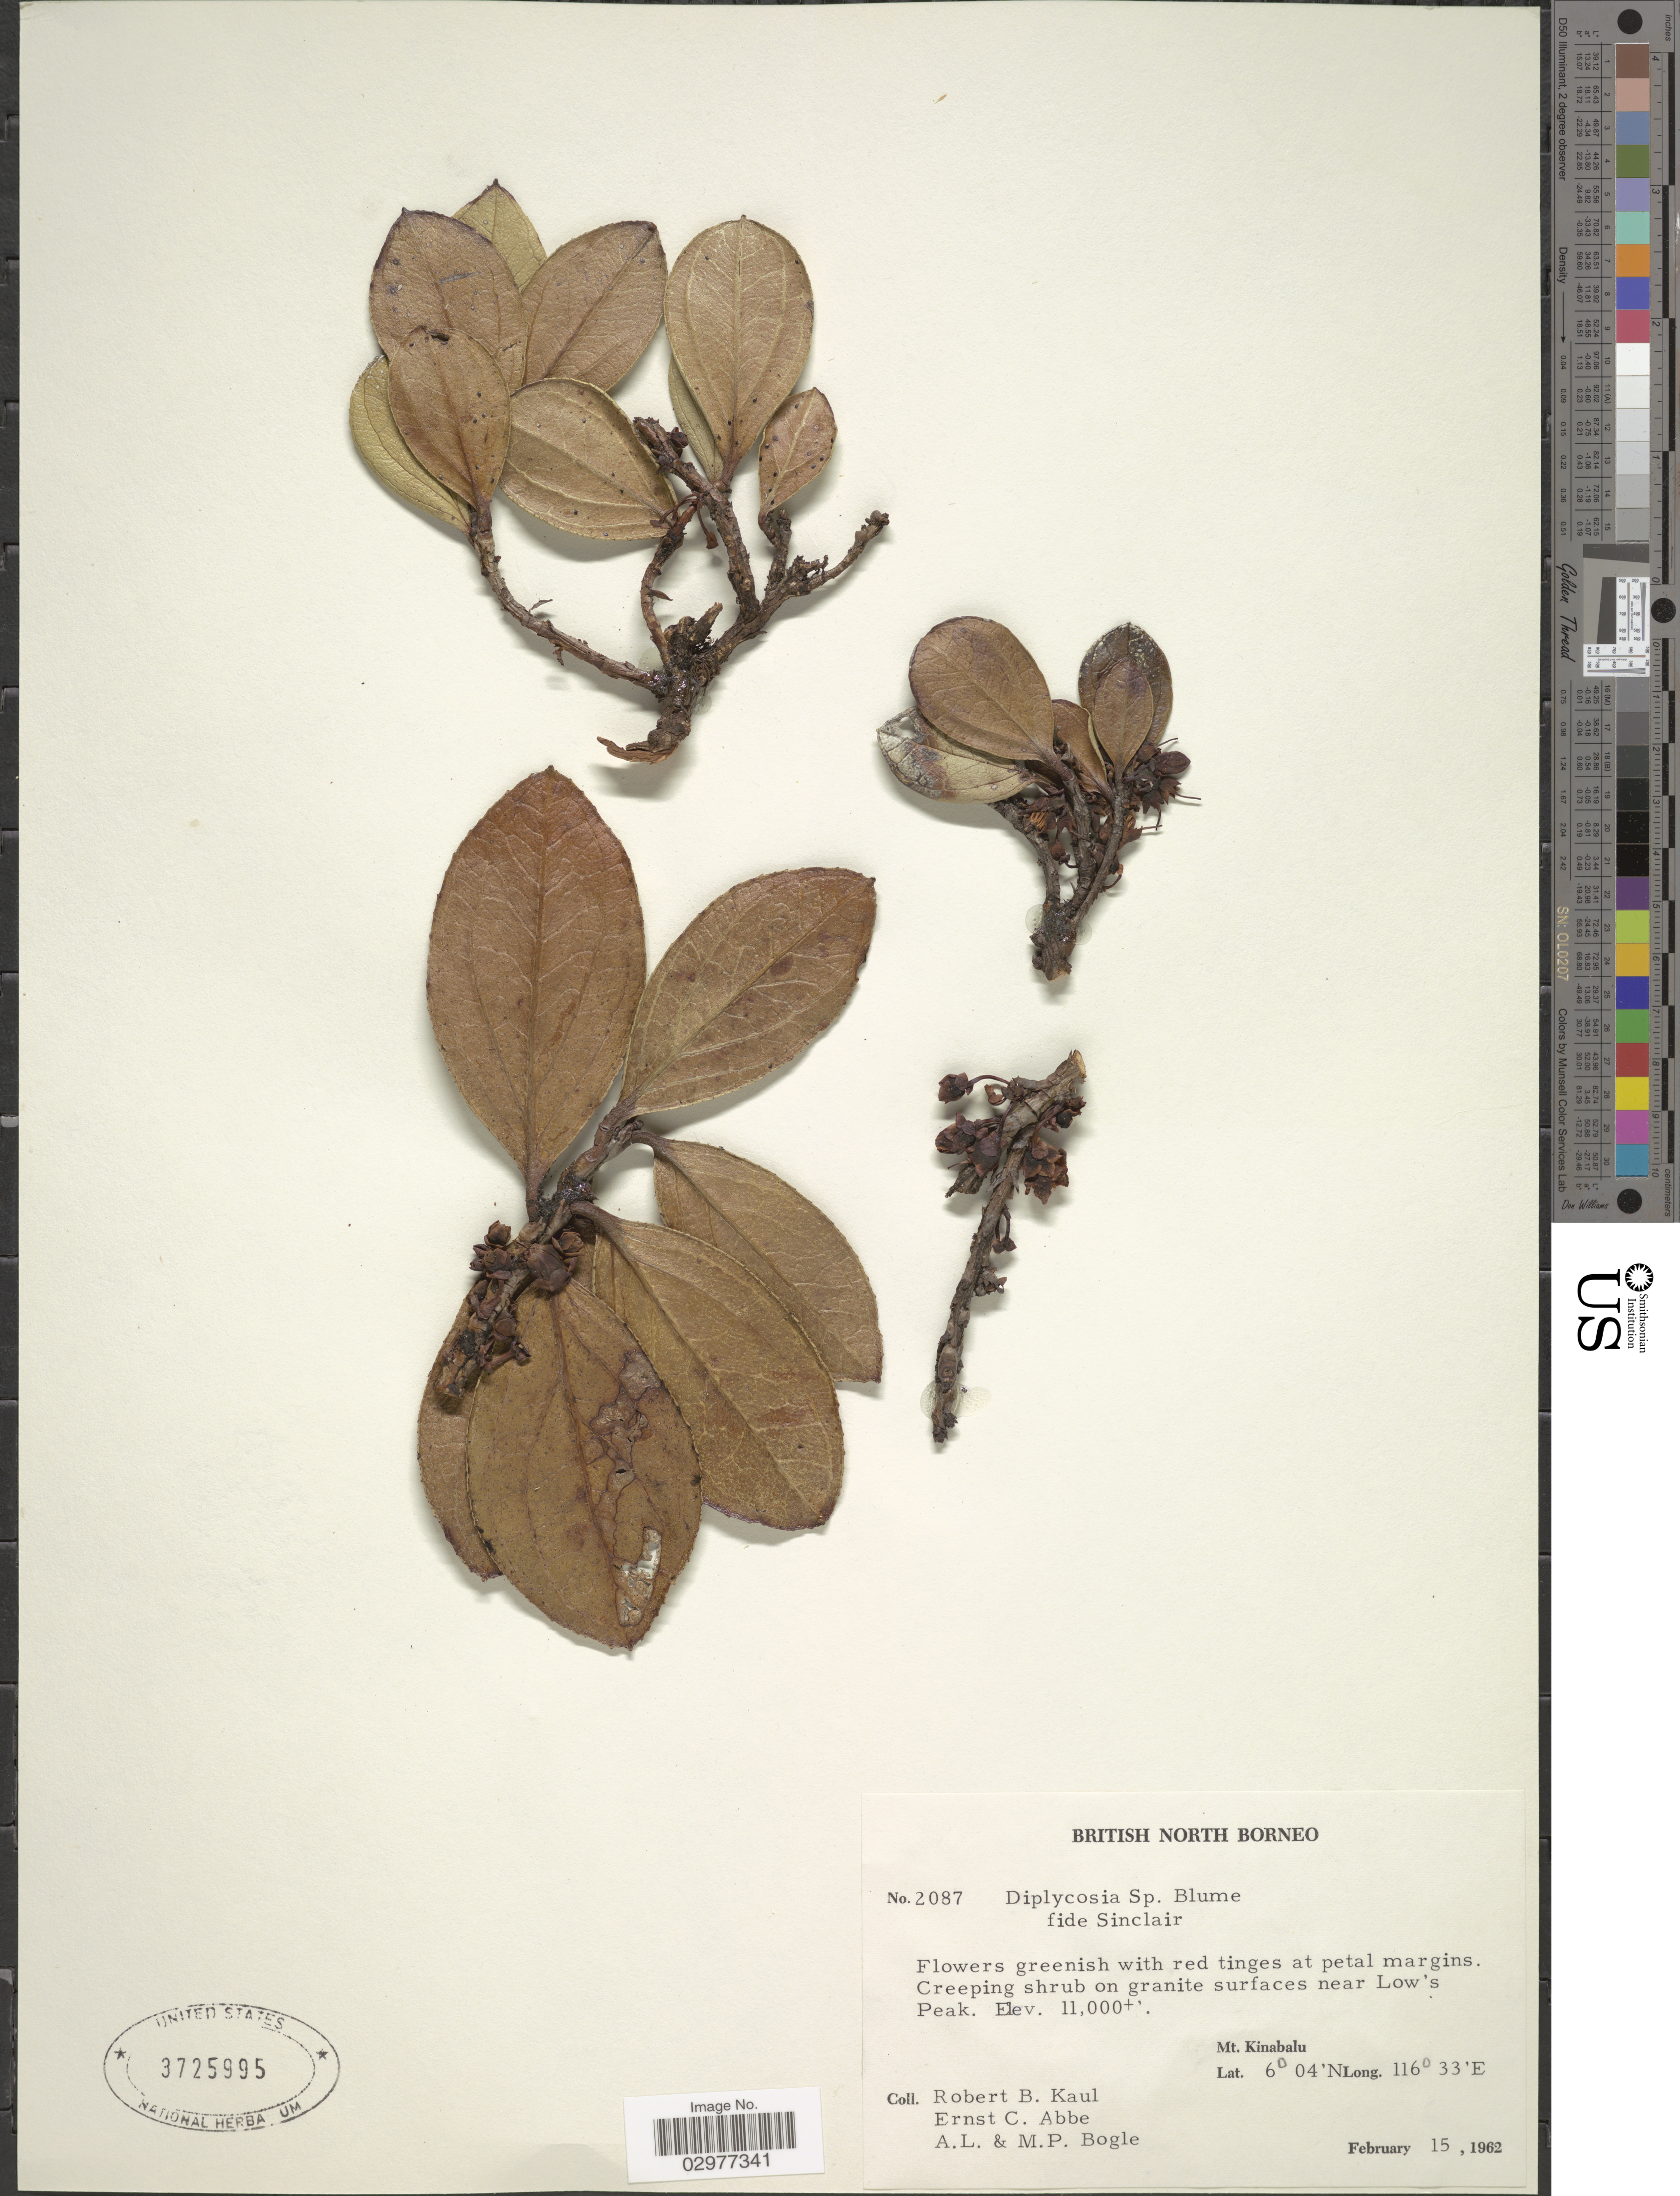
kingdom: Plantae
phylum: Tracheophyta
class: Magnoliopsida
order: Ericales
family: Ericaceae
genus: Diplycosia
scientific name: Diplycosia sp.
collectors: R. Kaul, E. C. Abbe, Bogle, A.L. & M. Bogle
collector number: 2087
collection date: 1962-02-15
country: Malaysia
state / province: Sabah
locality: British North Borneo. Creeping shrubs on granite surfaces near Low's Peak. Mt. Kinabalu.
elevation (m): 3353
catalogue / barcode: US 3725995